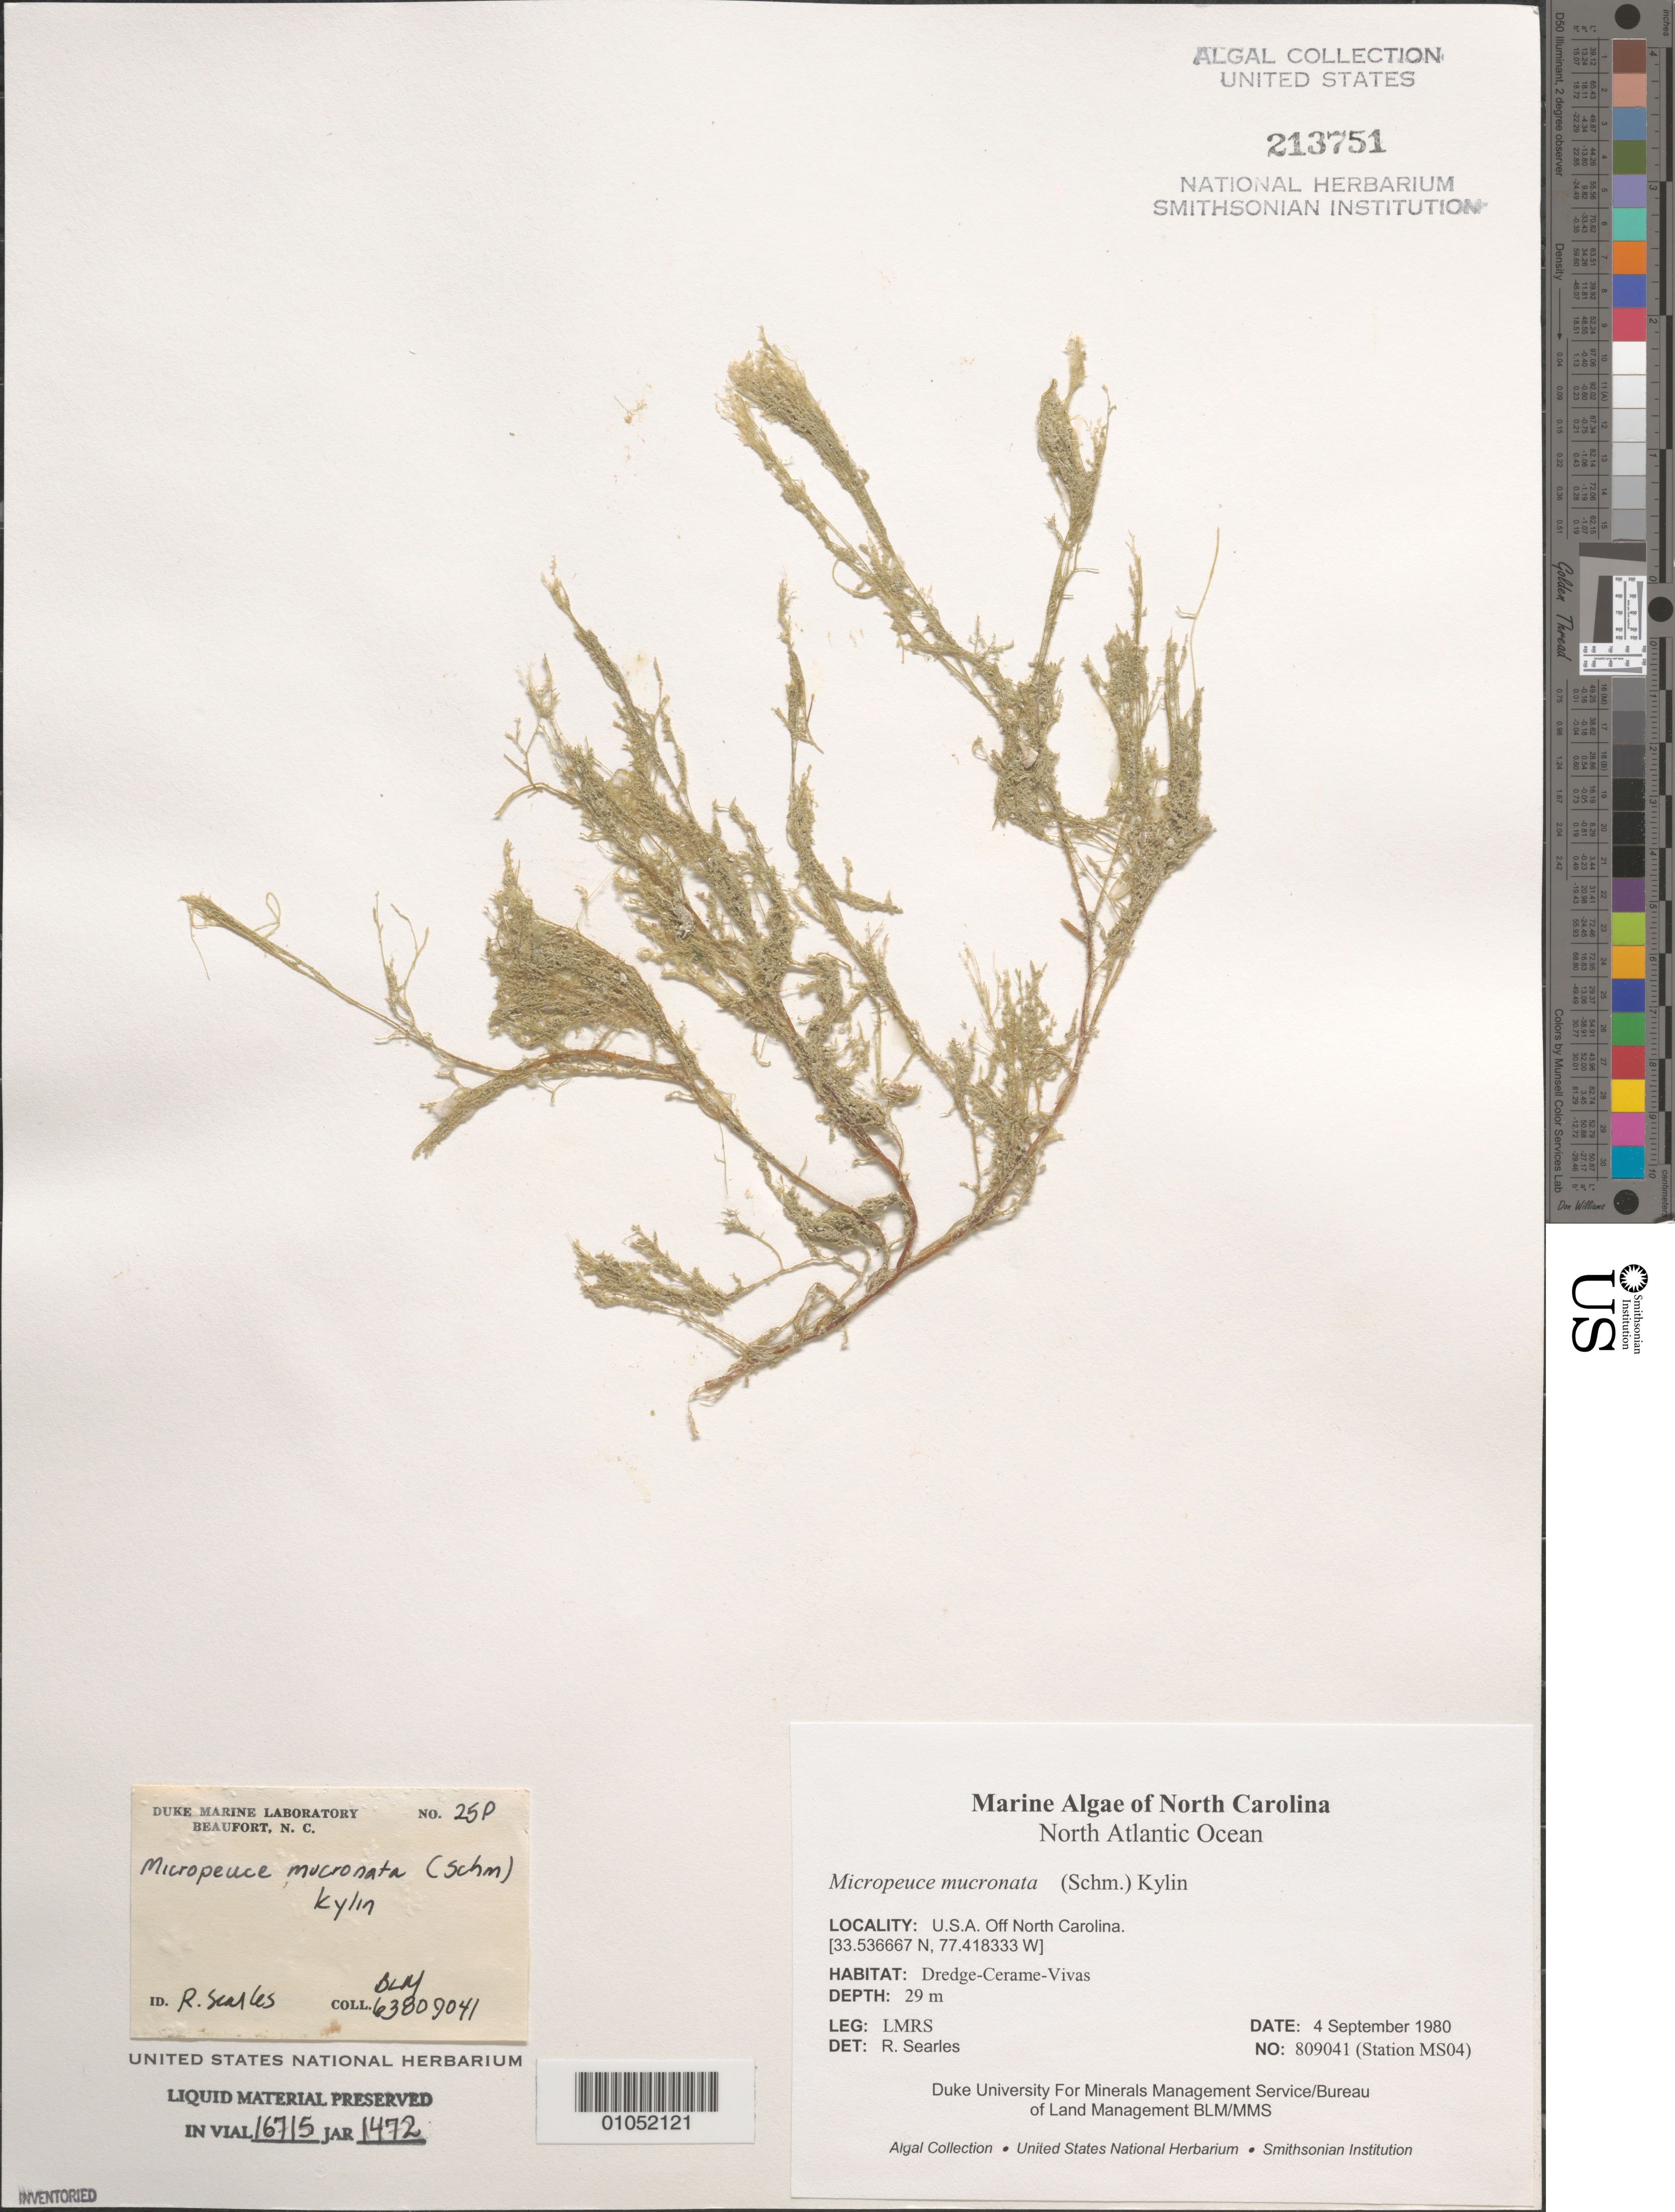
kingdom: Plantae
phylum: Rhodophyta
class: Florideophyceae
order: Ceramiales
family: Rhodomelaceae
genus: Heterodasya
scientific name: Heterodasya mucronata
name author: (Harv.) M.J. Wynne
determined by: Algae name updating Project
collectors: LMRS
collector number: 809041 (Station MS04)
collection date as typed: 04 Sep 1980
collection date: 1980-09-04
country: United States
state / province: North Carolina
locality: North Atlantic Ocean off North Carolina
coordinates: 33.536667 N, 77.418333 W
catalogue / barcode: US 213751